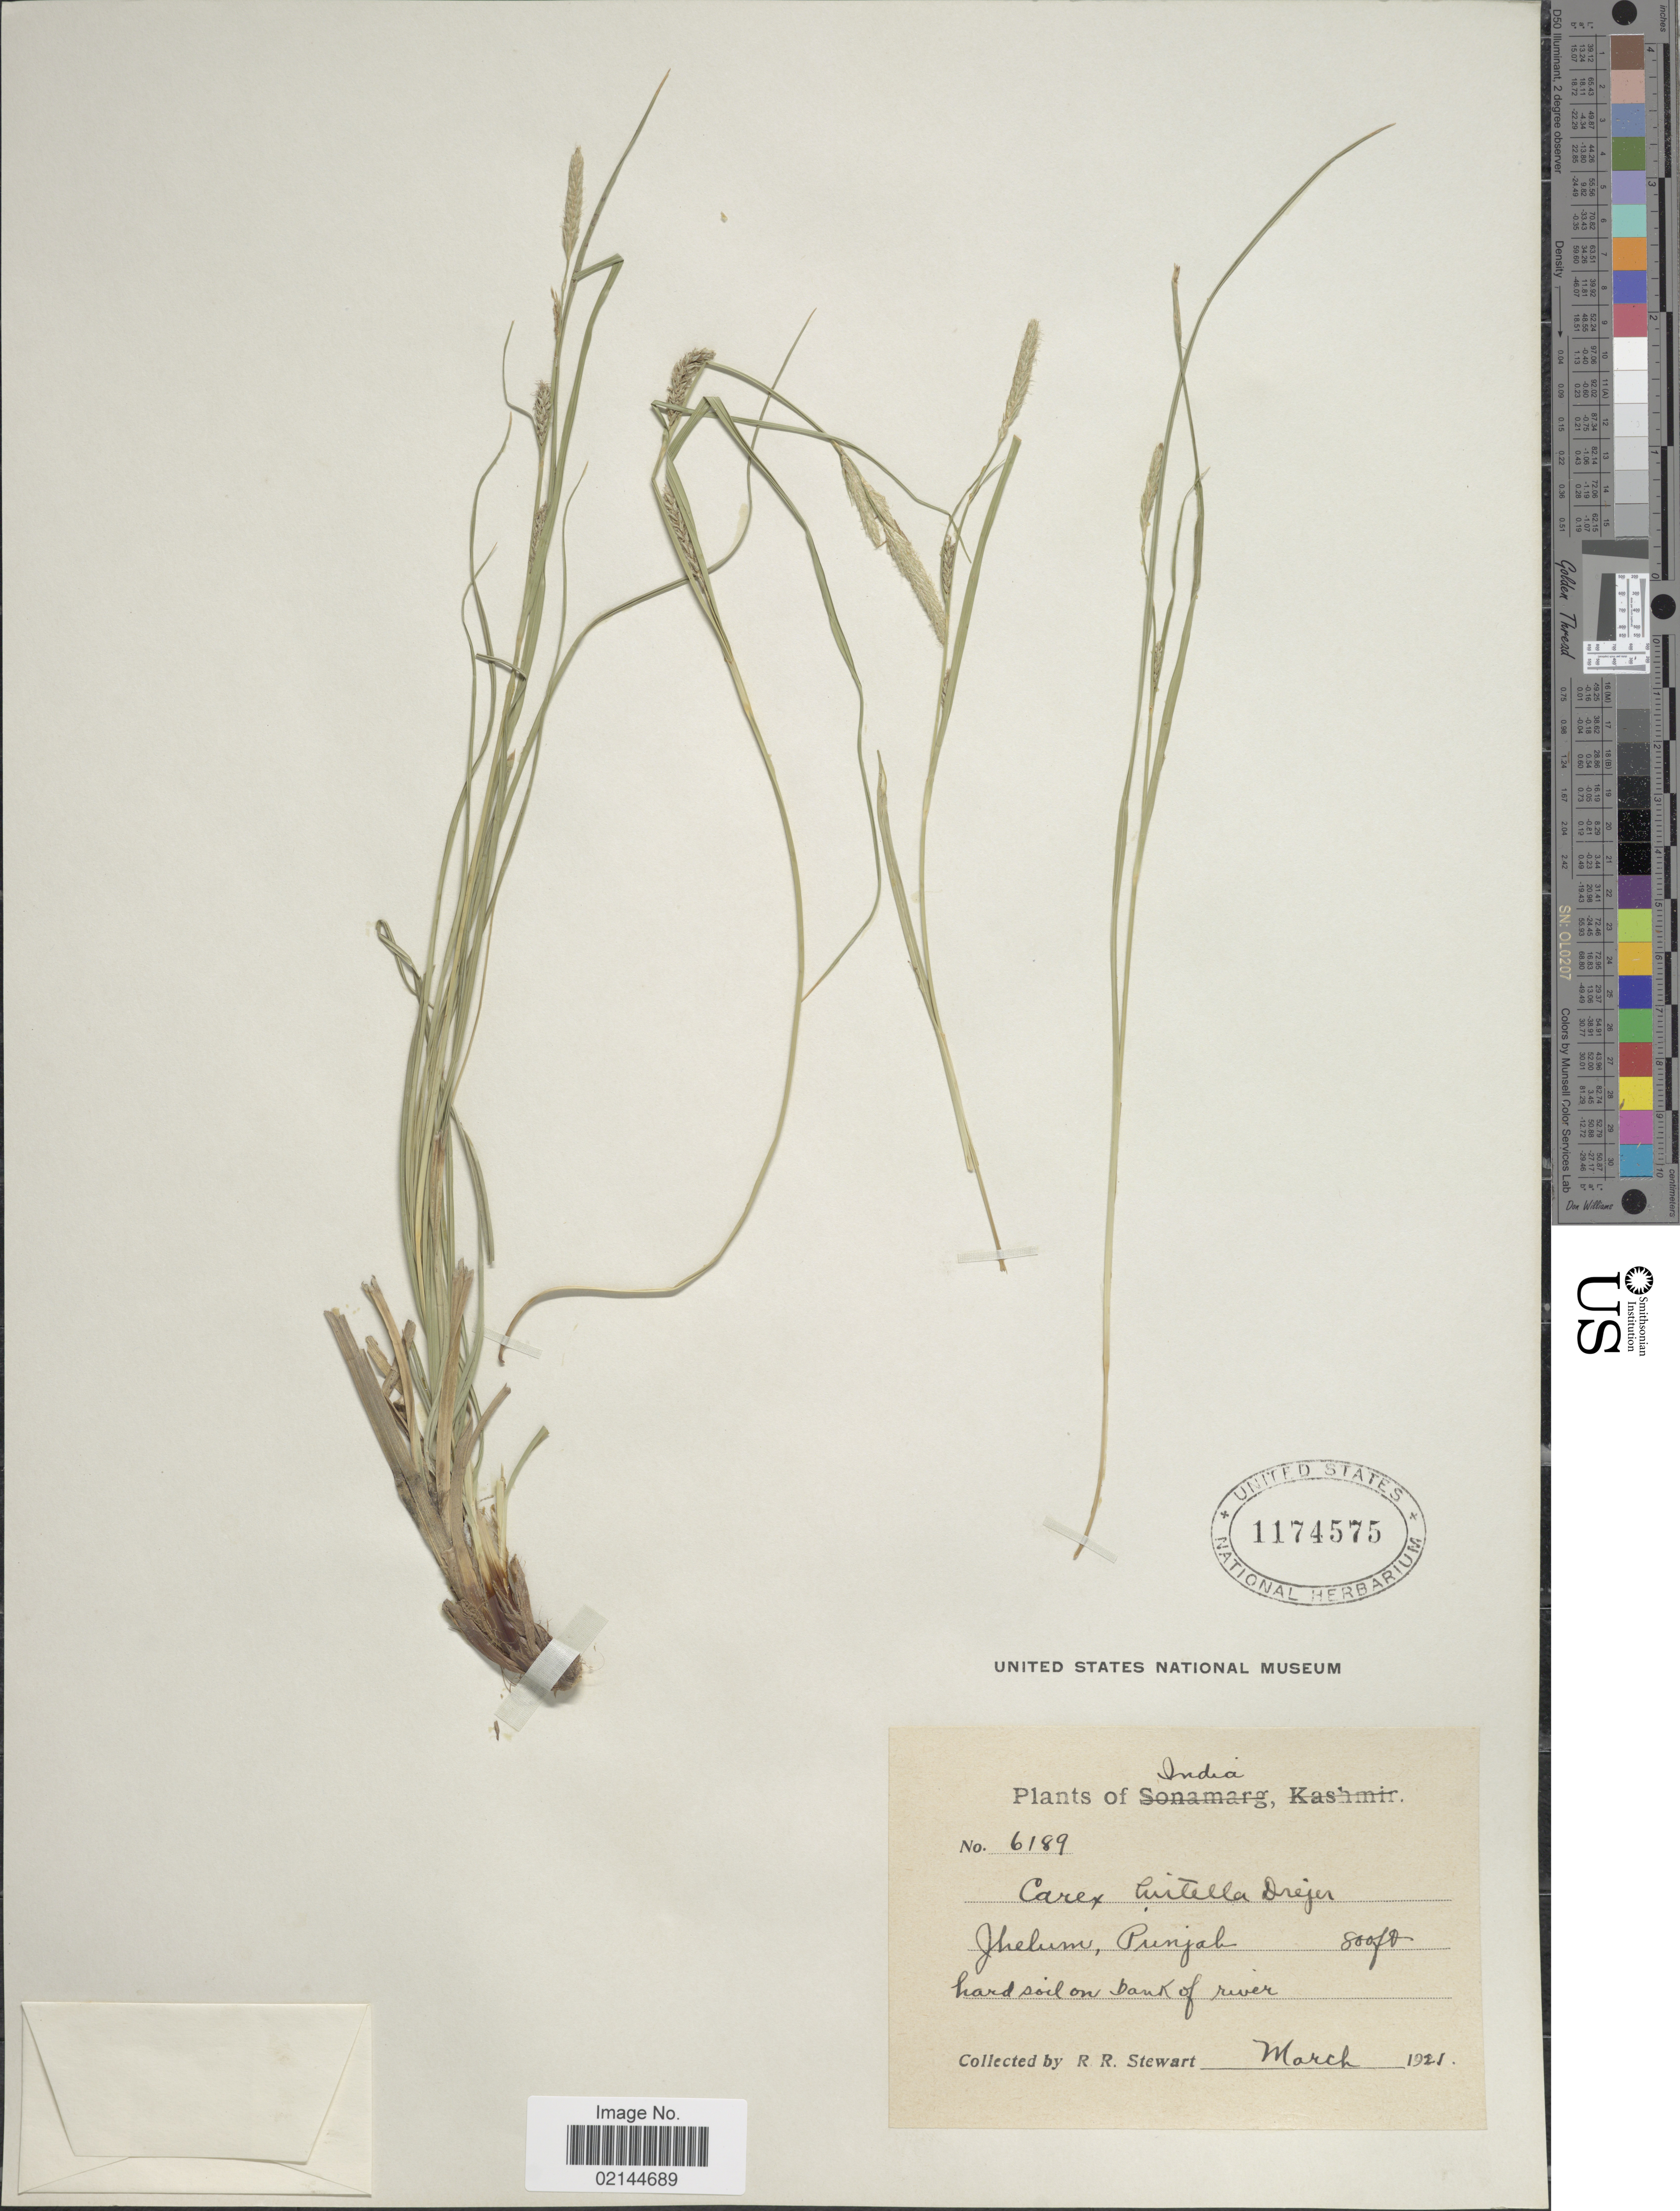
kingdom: Plantae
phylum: Tracheophyta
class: Liliopsida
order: Poales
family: Cyperaceae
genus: Carex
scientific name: Carex plectobasis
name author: V.I. Krecz.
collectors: R. R. Stewart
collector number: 6189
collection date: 1921-03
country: Pakistan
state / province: Punjab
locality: Jhelum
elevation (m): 244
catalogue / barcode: US 1174575